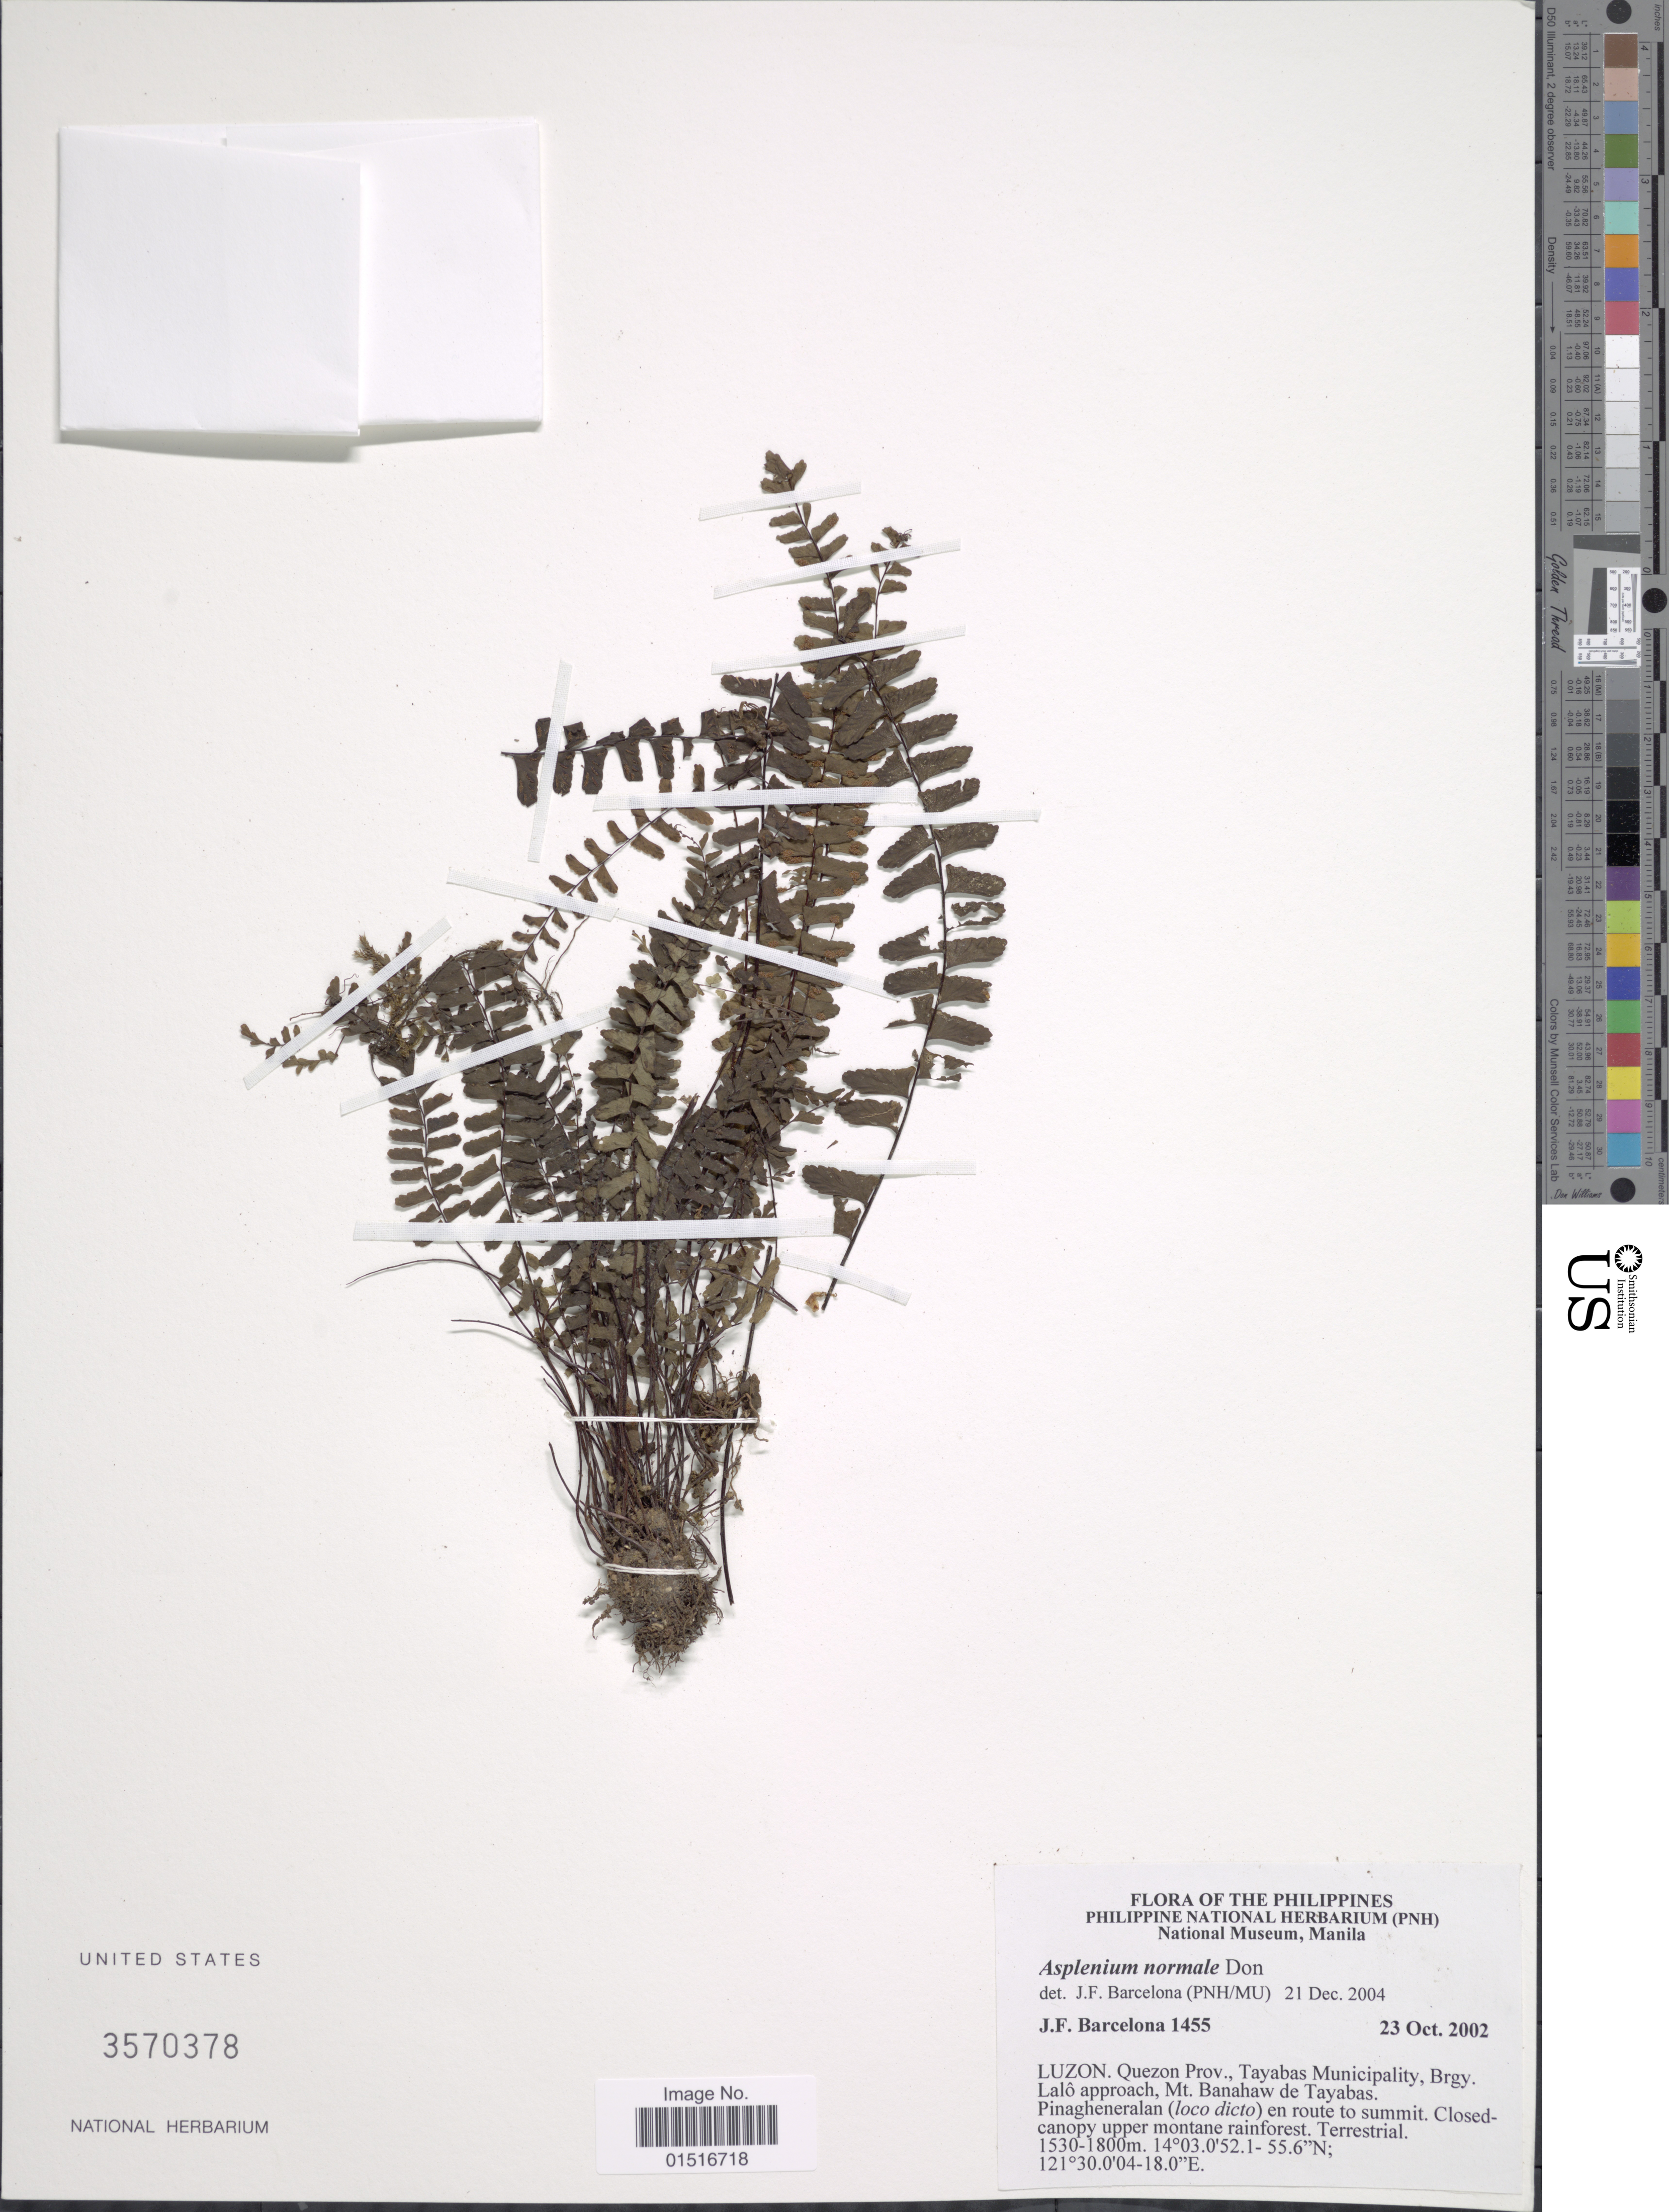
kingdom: Plantae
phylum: Tracheophyta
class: Polypodiopsida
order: Polypodiales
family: Aspleniaceae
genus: Asplenium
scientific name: Asplenium normale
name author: D. Don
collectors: J. F. Barcelona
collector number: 1455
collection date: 2002-10-23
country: Philippines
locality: Luzon. Quezon Prov., Tayabas Municipality, Brgy. Lalo approach, Mt. Banahaw de Tayabas. Pinagheneralan (loco dicto) en route to summit. Closed-canopy upper montane rainforest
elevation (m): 1530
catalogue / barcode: US 3570378